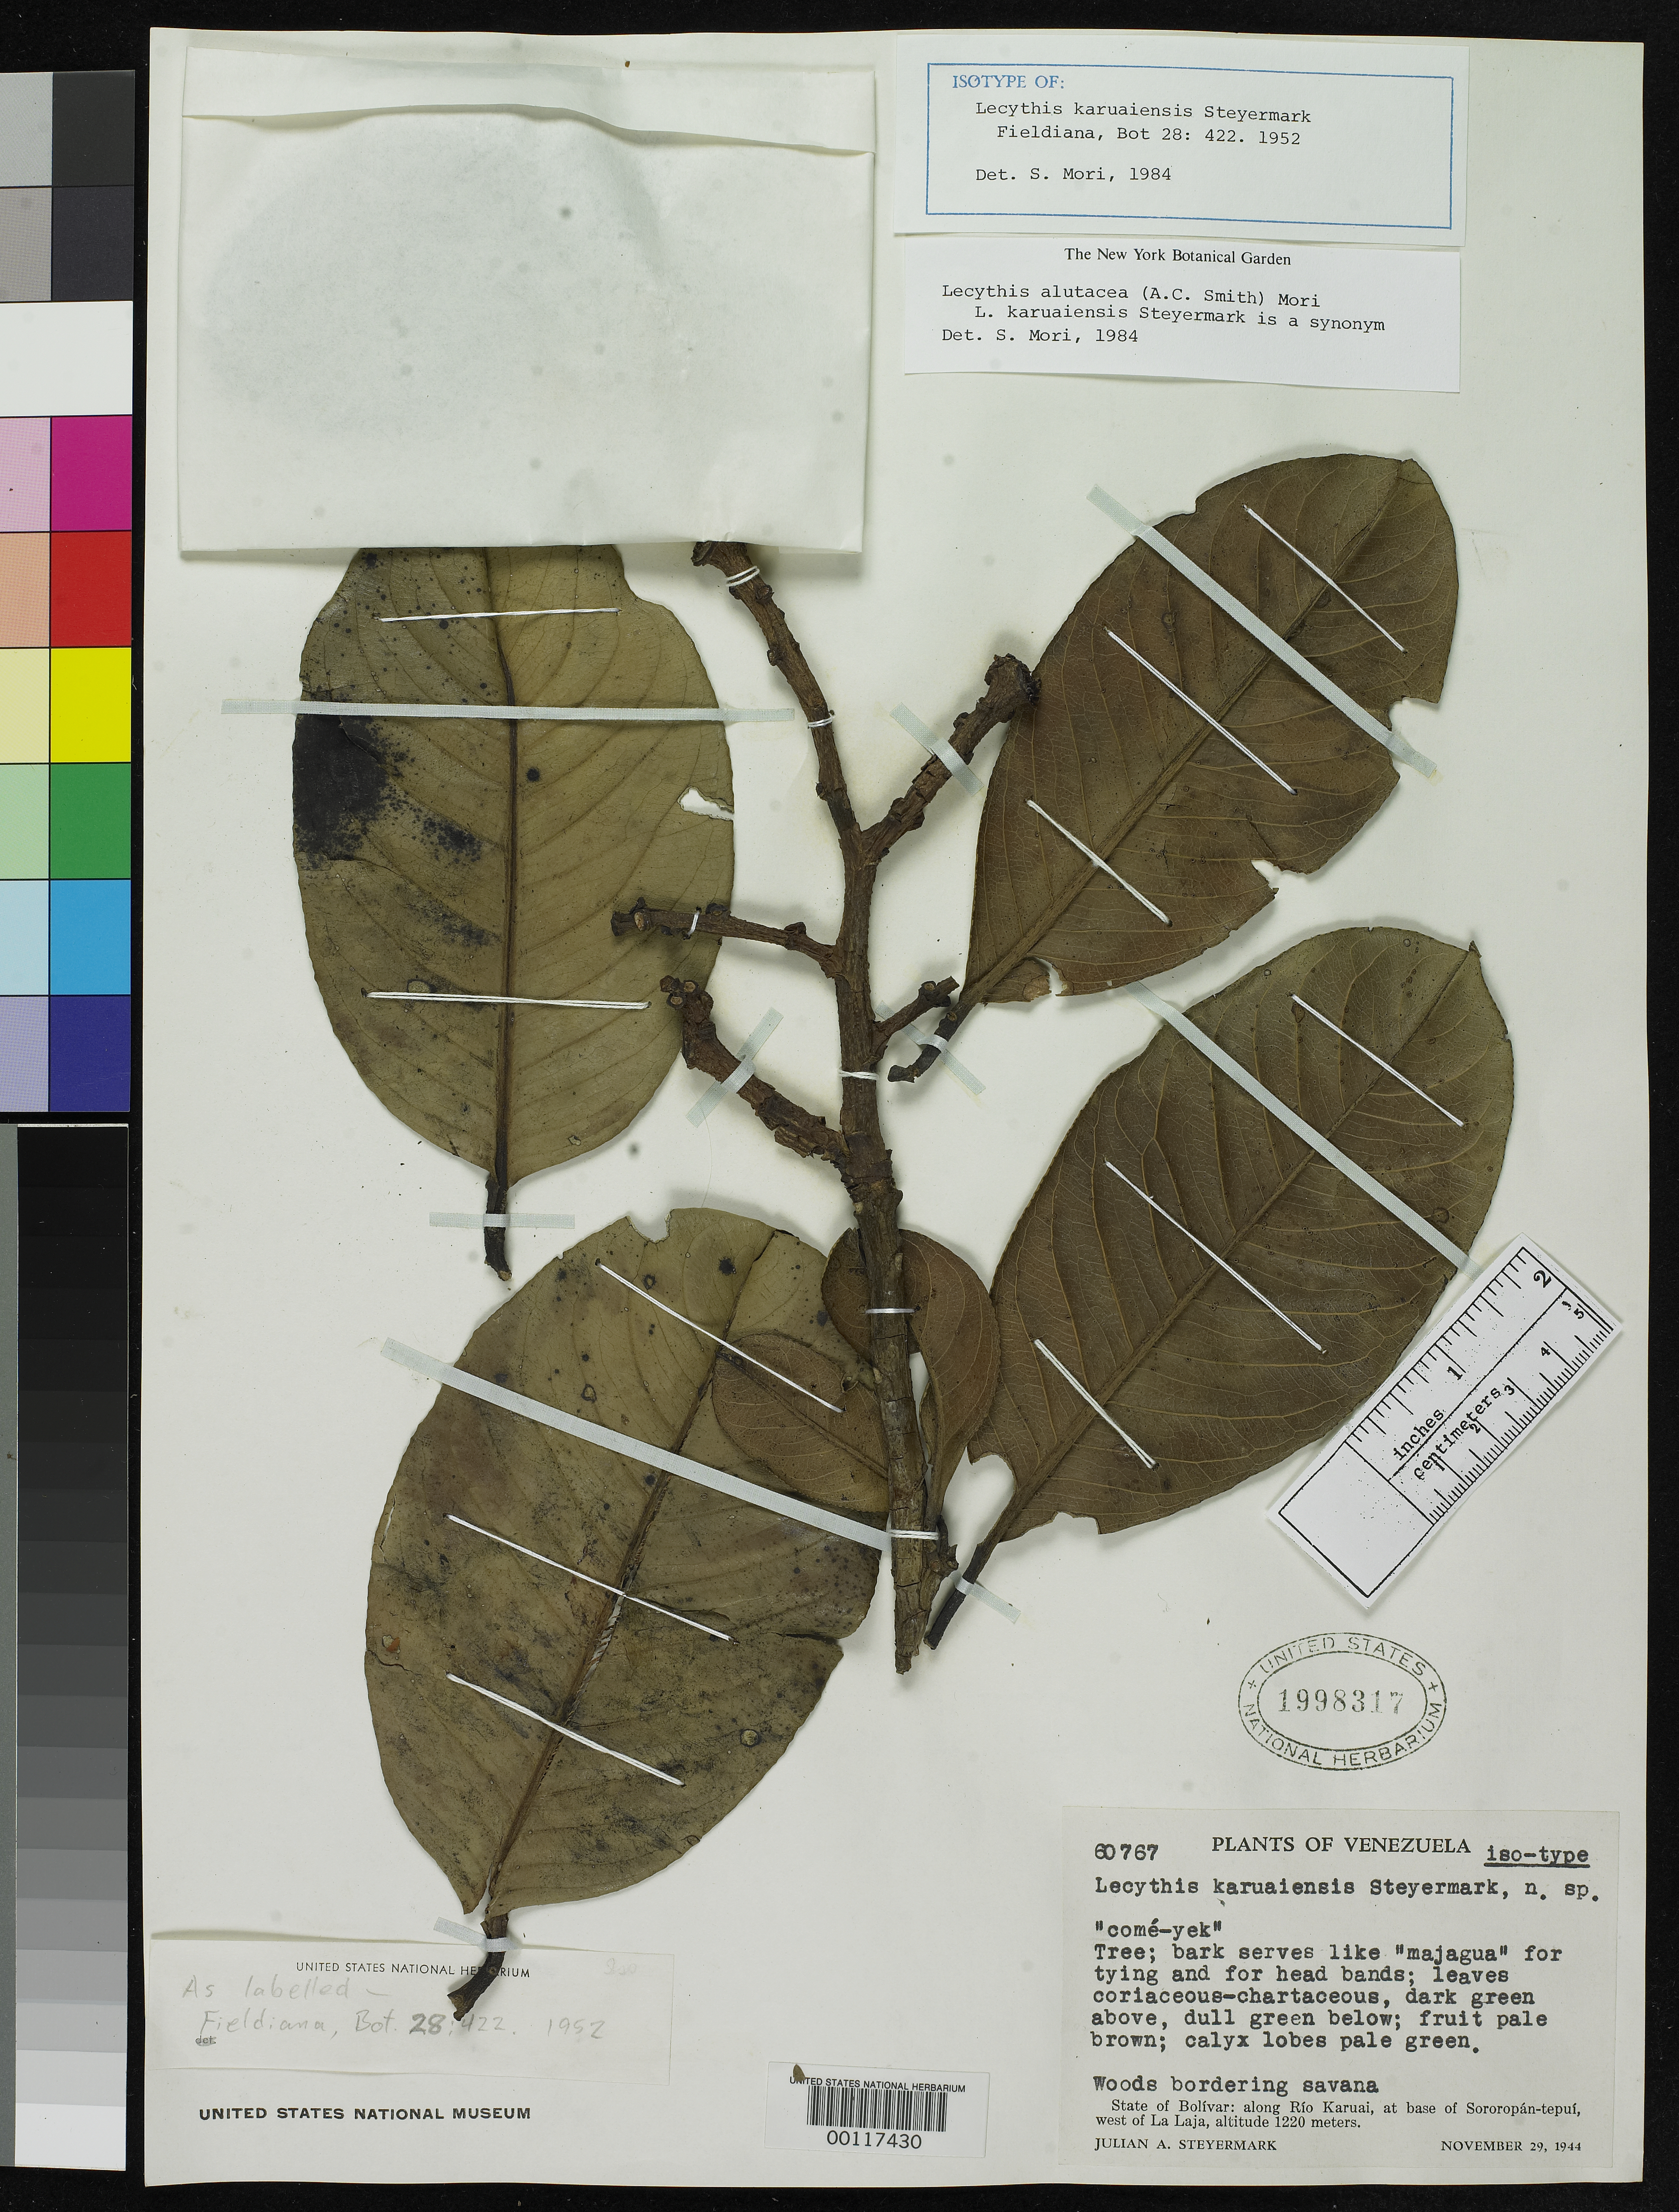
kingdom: Plantae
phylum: Tracheophyta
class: Magnoliopsida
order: Ericales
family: Lecythidaceae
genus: Lecythis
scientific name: Lecythis karuaiensis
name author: Steyerm.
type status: Isotype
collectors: J. Steyermark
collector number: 60767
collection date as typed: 29 Nov 1944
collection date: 1944-11-29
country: Venezuela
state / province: Bolivar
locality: Sororopan-Tepuibase.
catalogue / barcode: US 1998317